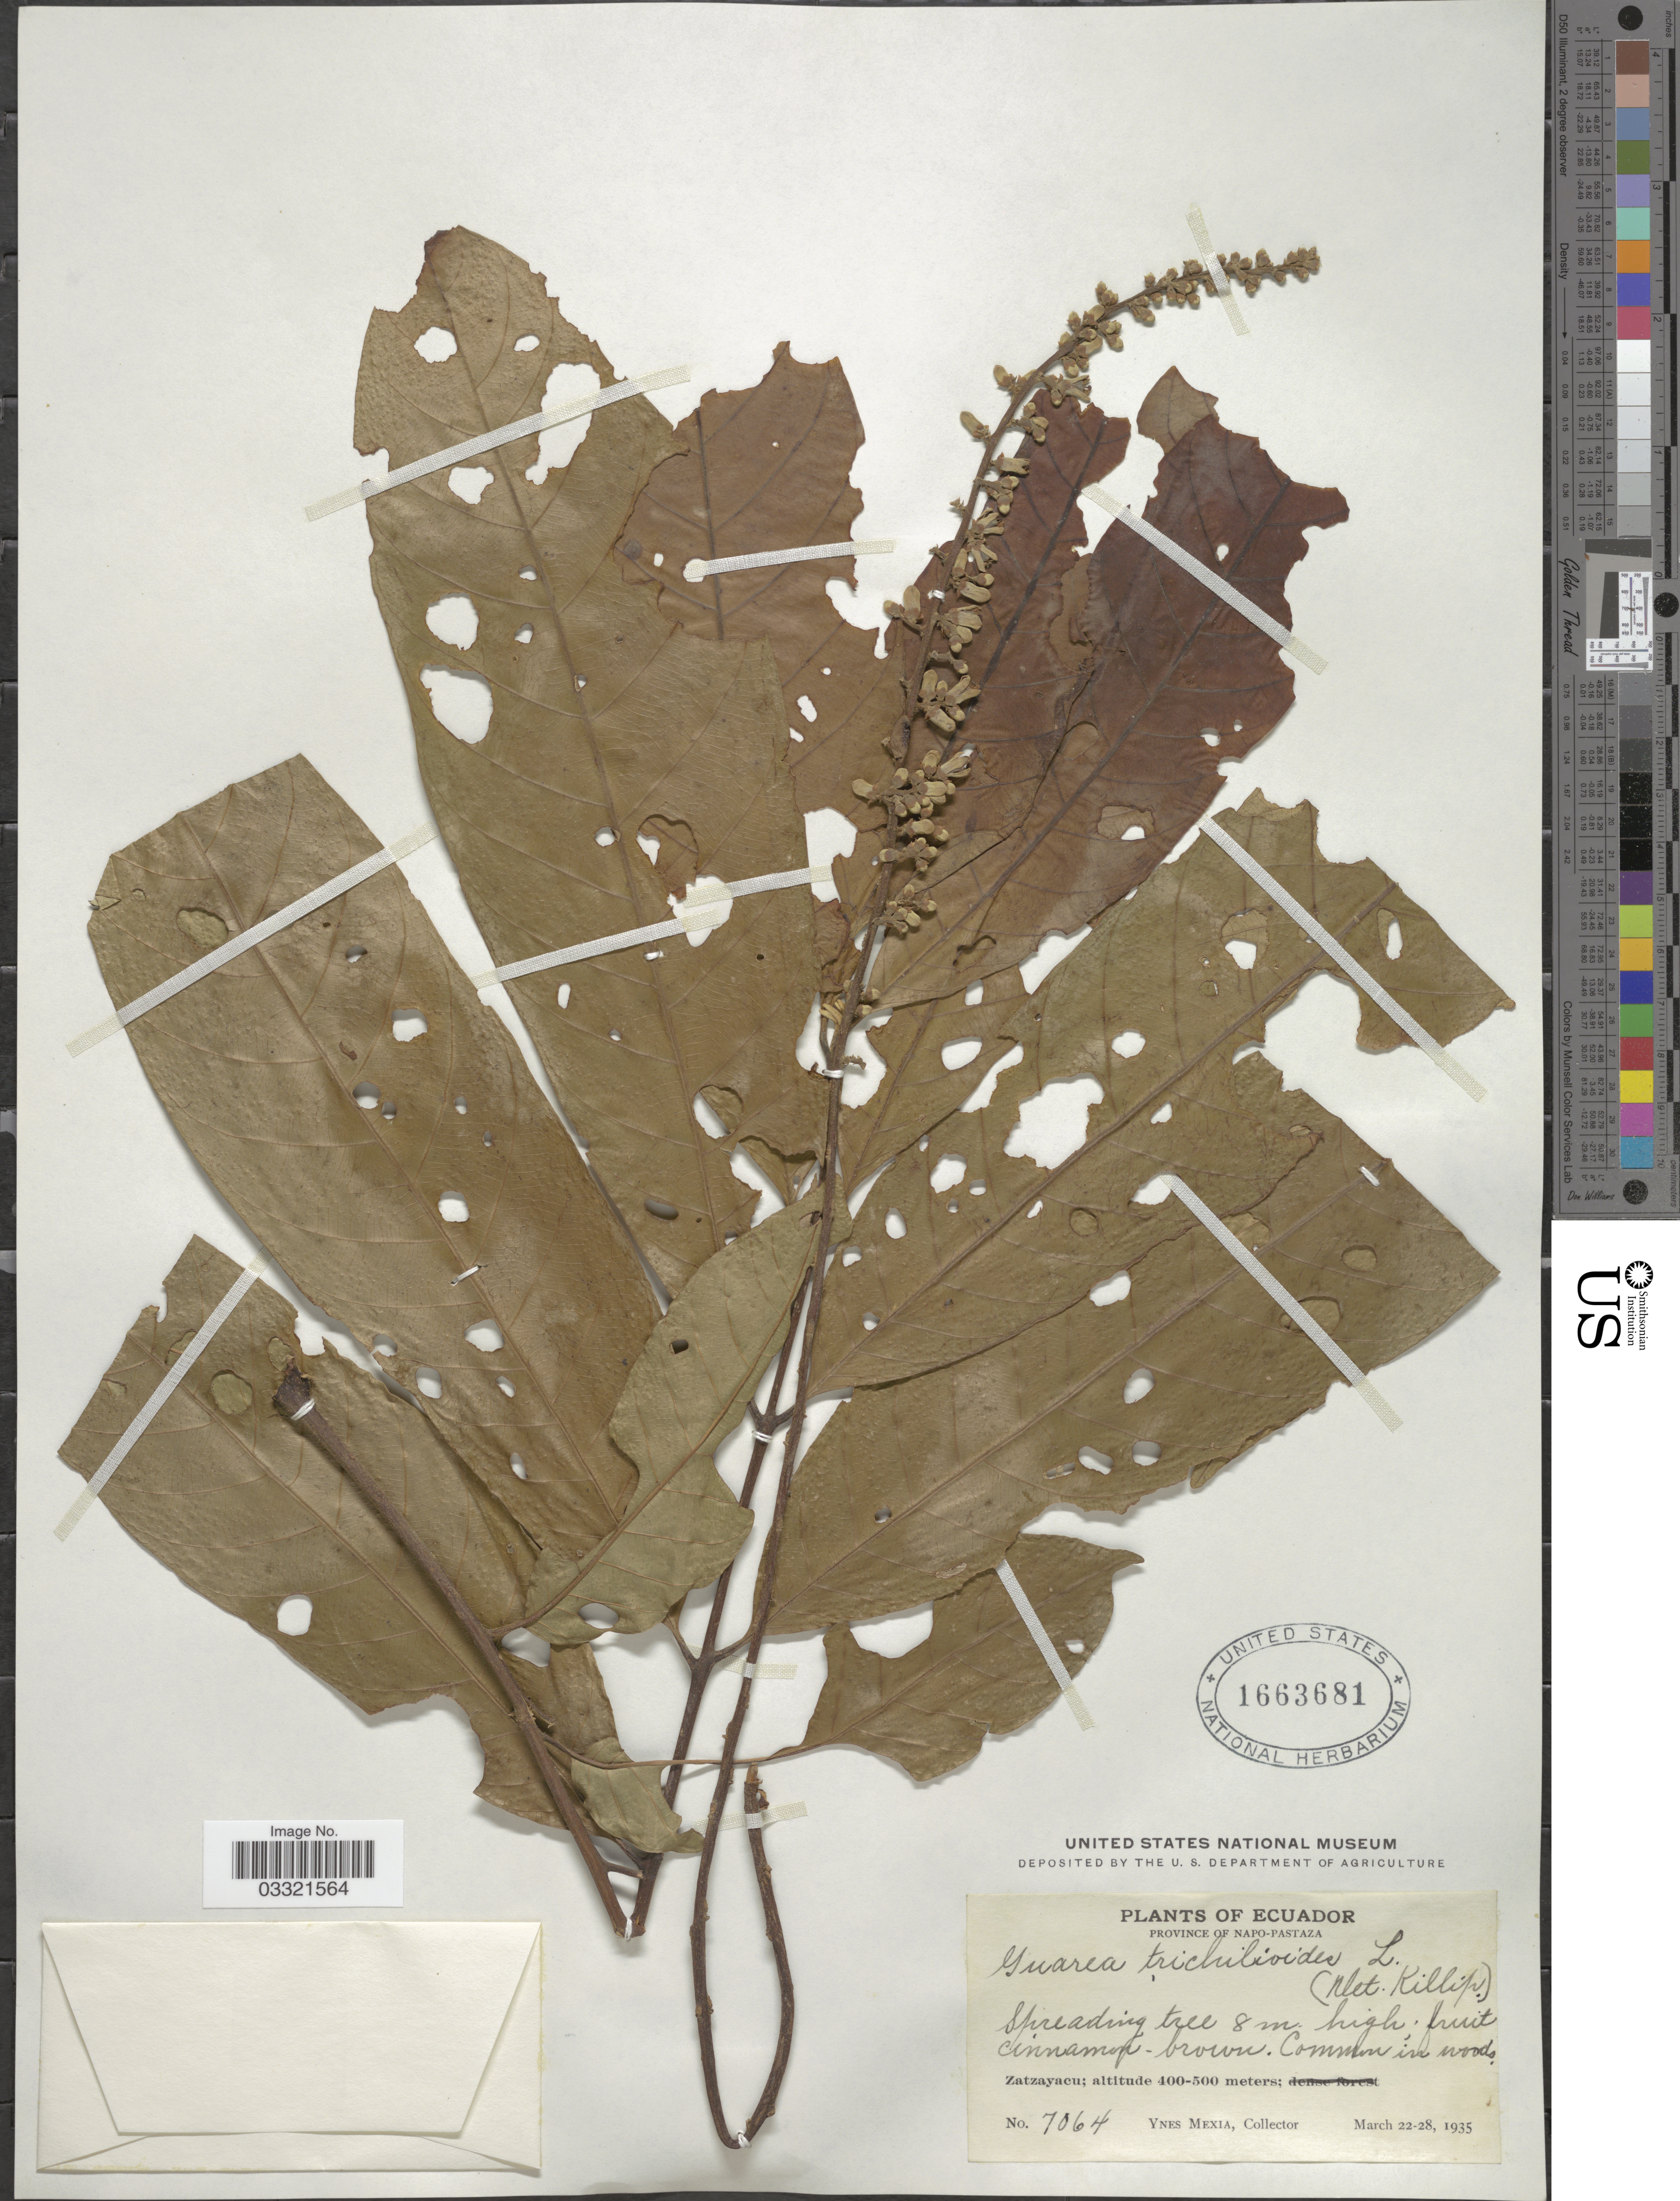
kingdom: Plantae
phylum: Tracheophyta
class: Magnoliopsida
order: Sapindales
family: Meliaceae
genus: Guarea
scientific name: Guarea guidonia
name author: (L.) Sleumer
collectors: Y. Mexia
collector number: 7064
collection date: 1935-03-22/1935-03-28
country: Ecuador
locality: Province of Napo-Pastaza. Zatzayacu.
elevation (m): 400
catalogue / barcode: US 1663681